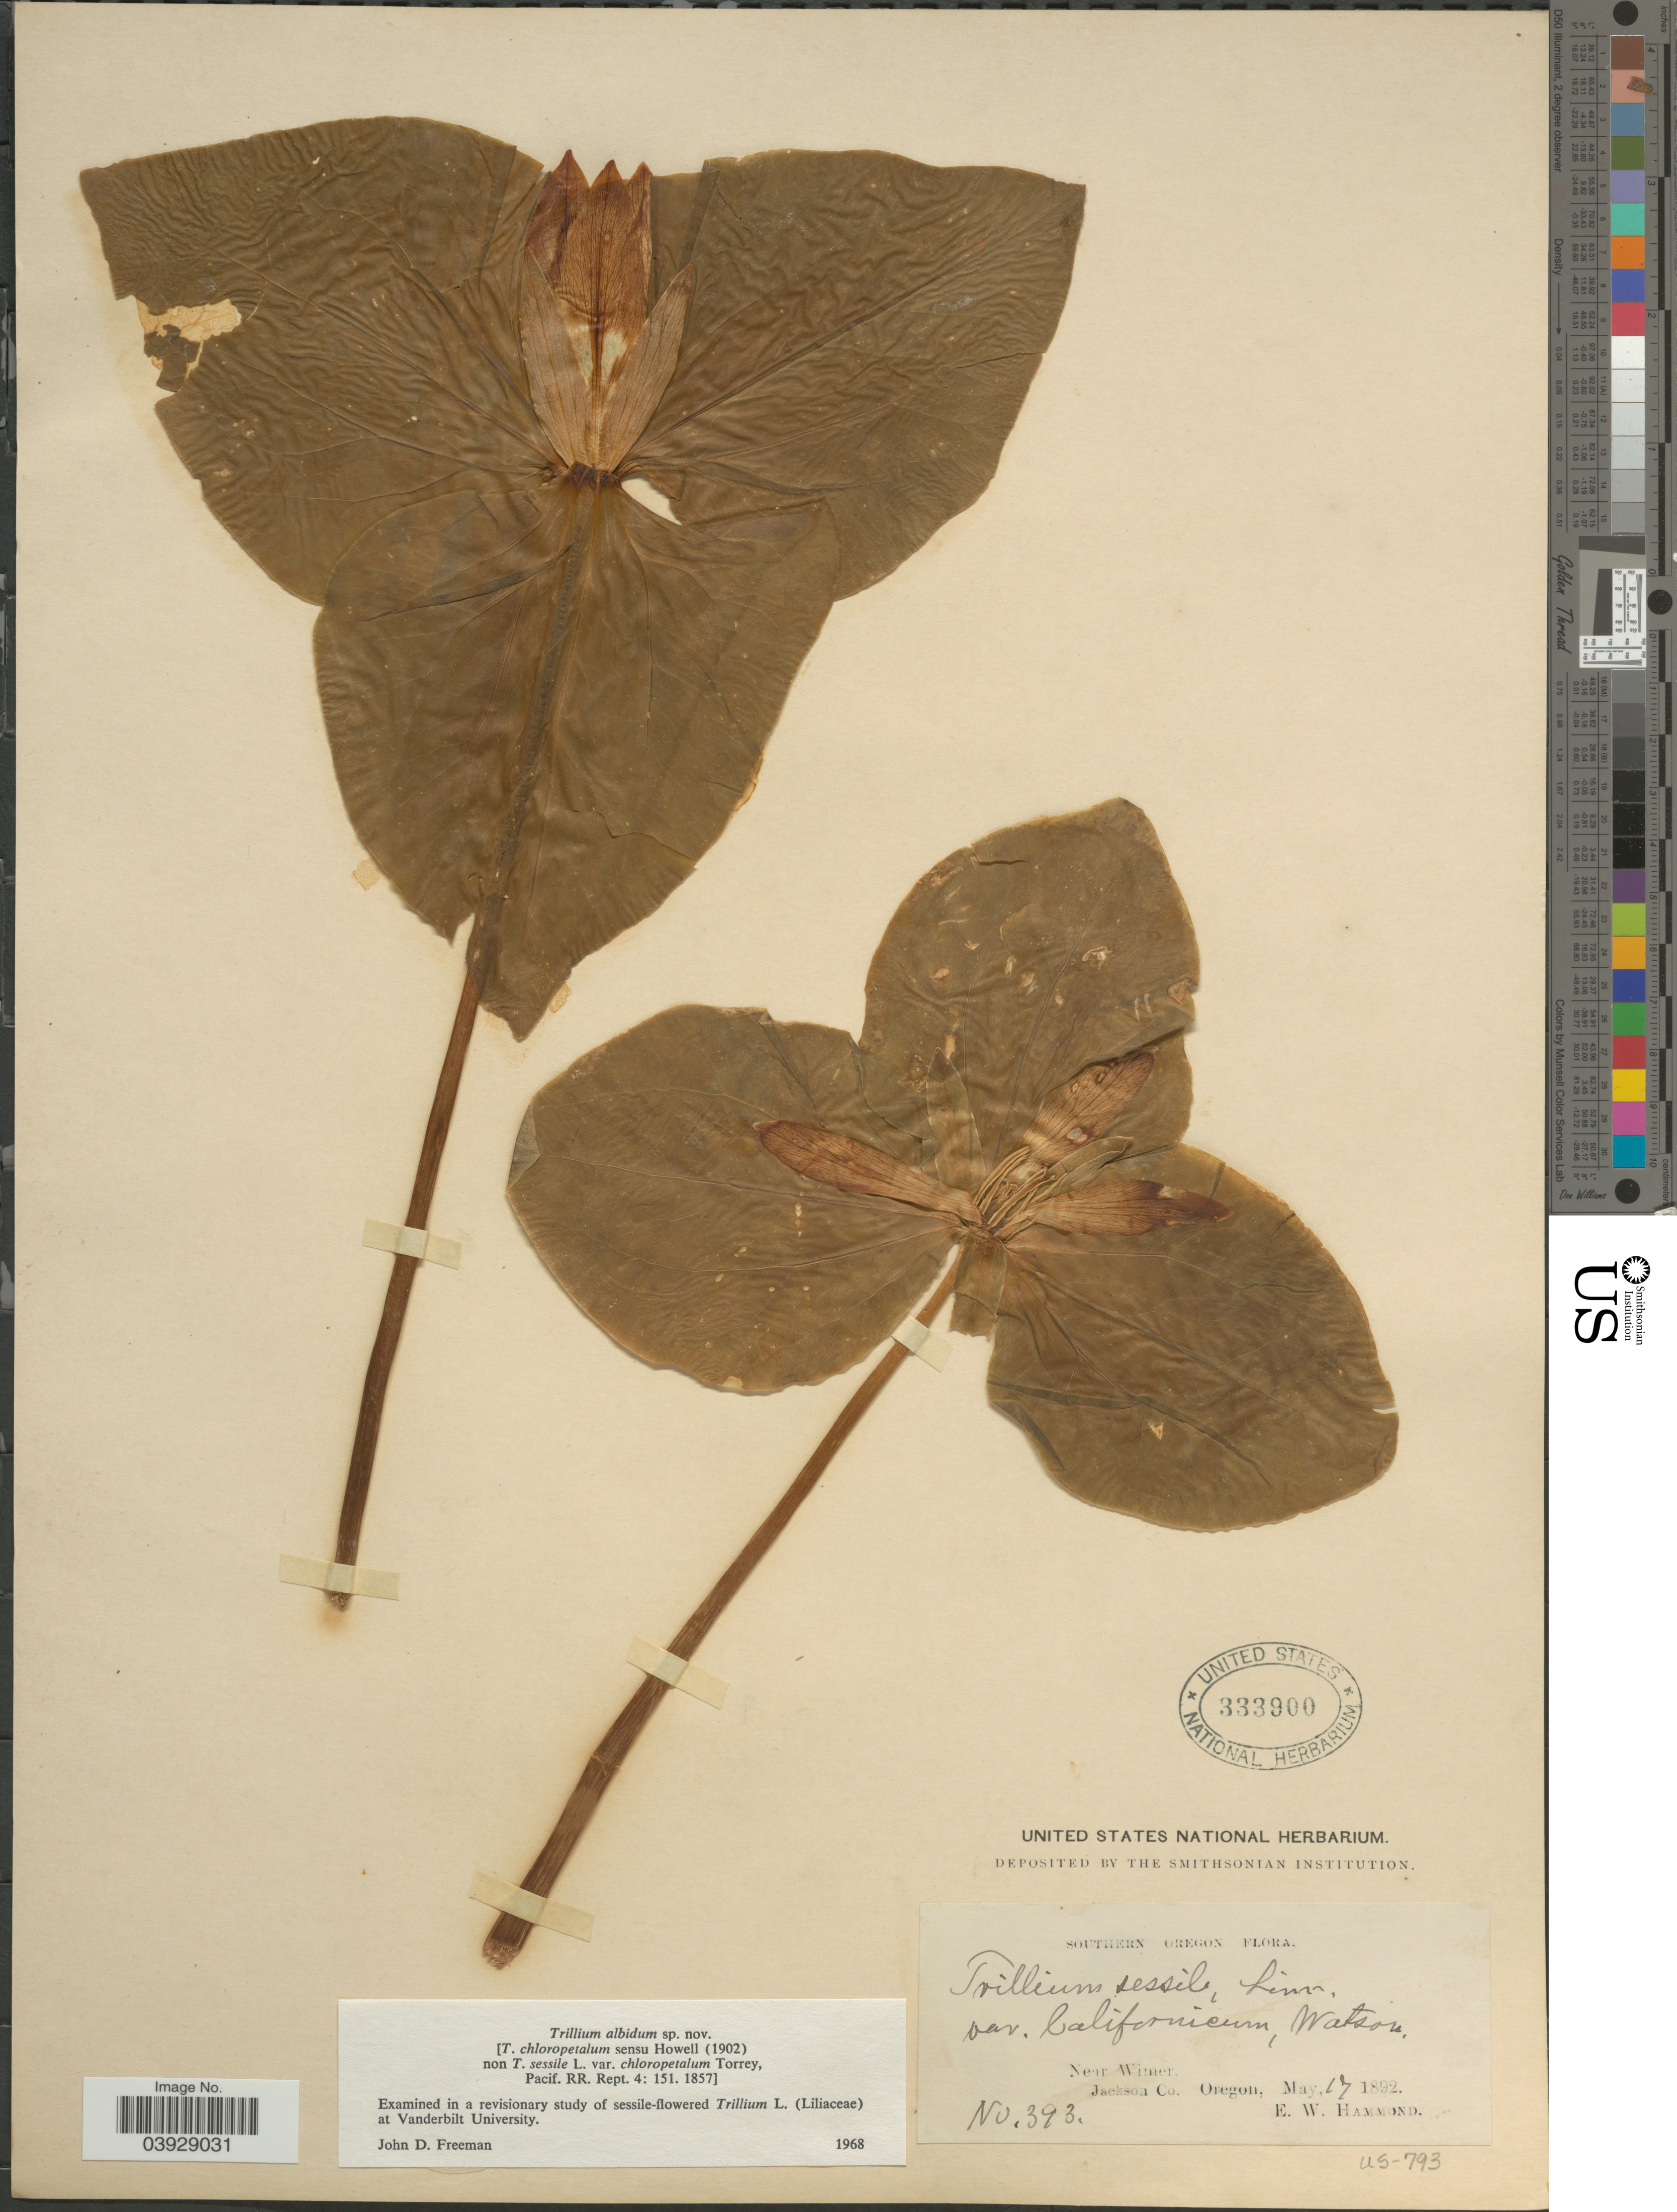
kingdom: Plantae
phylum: Tracheophyta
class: Liliopsida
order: Liliales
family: Melanthiaceae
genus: Trillium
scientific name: Trillium albidum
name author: J. D. Freeman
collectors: E. Hammond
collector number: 393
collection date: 1892-05-17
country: United States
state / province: Oregon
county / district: Jackson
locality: Southern Oregon. Near Wimer. Jackson Co.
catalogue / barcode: US 333900